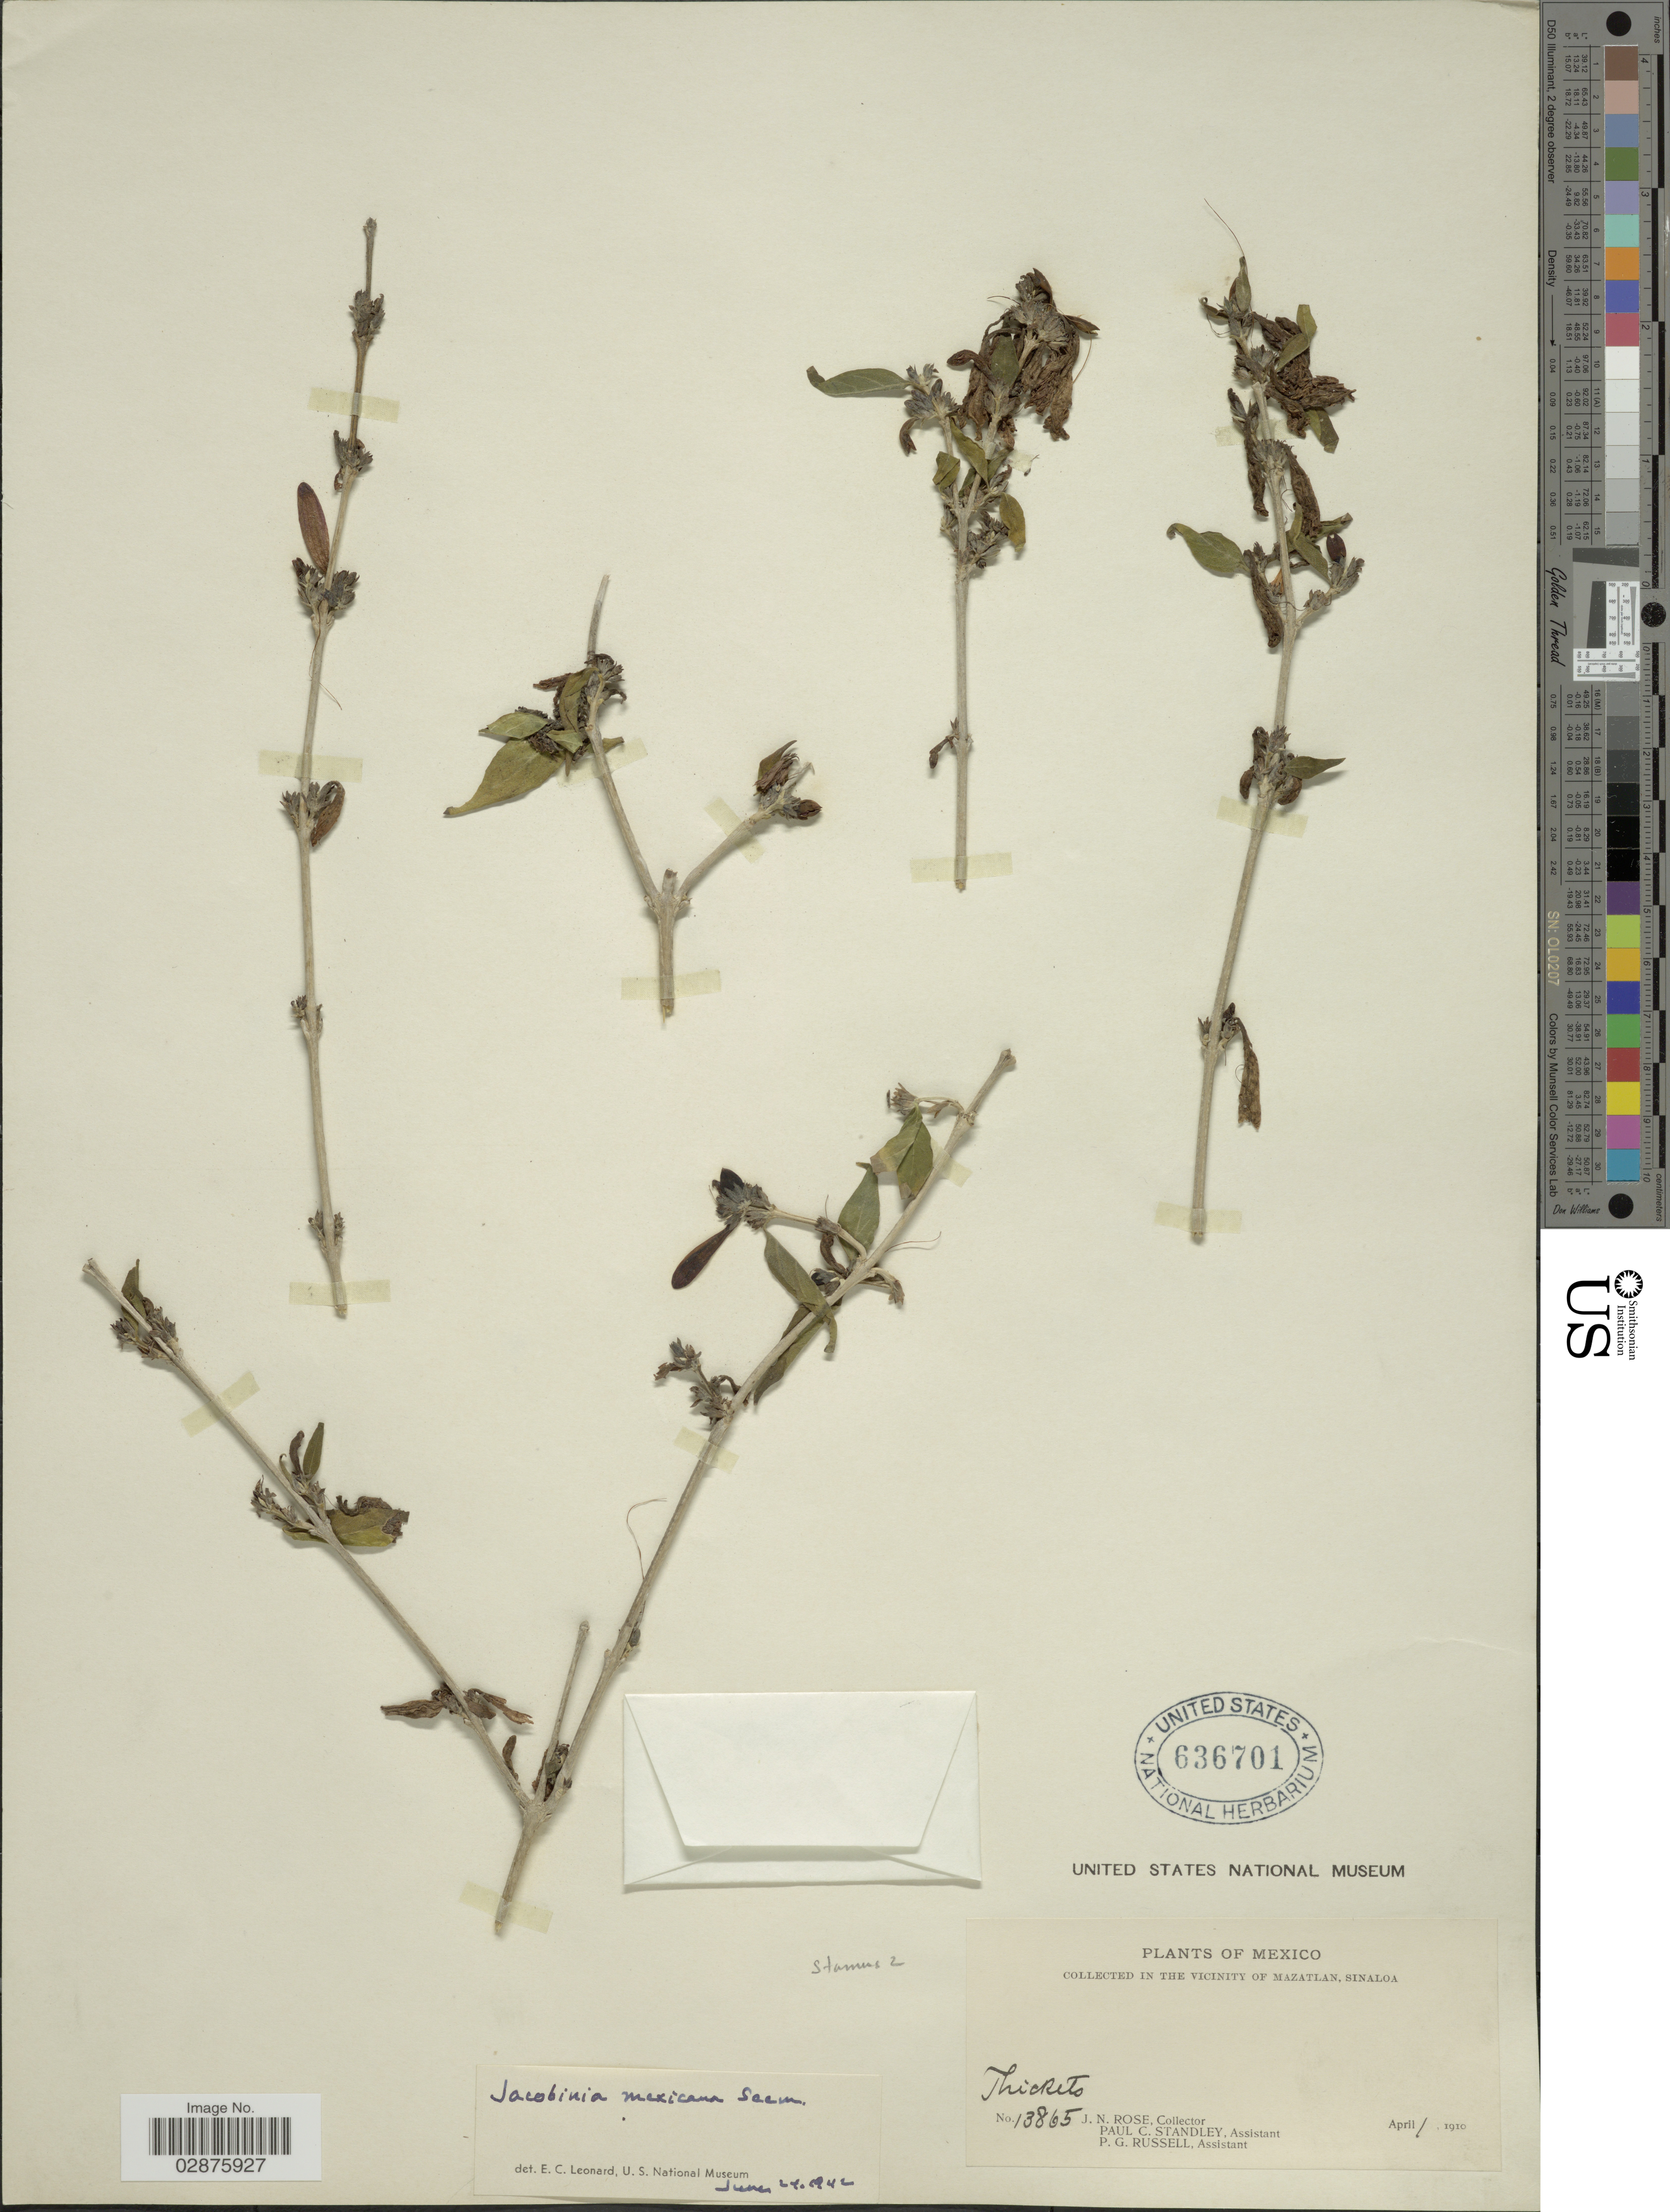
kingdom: Plantae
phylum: Tracheophyta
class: Magnoliopsida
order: Lamiales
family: Acanthaceae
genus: Justicia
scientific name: Justicia candicans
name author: (Nees) L.D. Benson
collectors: J. N. Rose, P. C. Standley & P. G. Russell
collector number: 13865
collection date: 1910-04-01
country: Mexico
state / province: Sinaloa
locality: In the vicinity of Mazatlan.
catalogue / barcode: US 636701